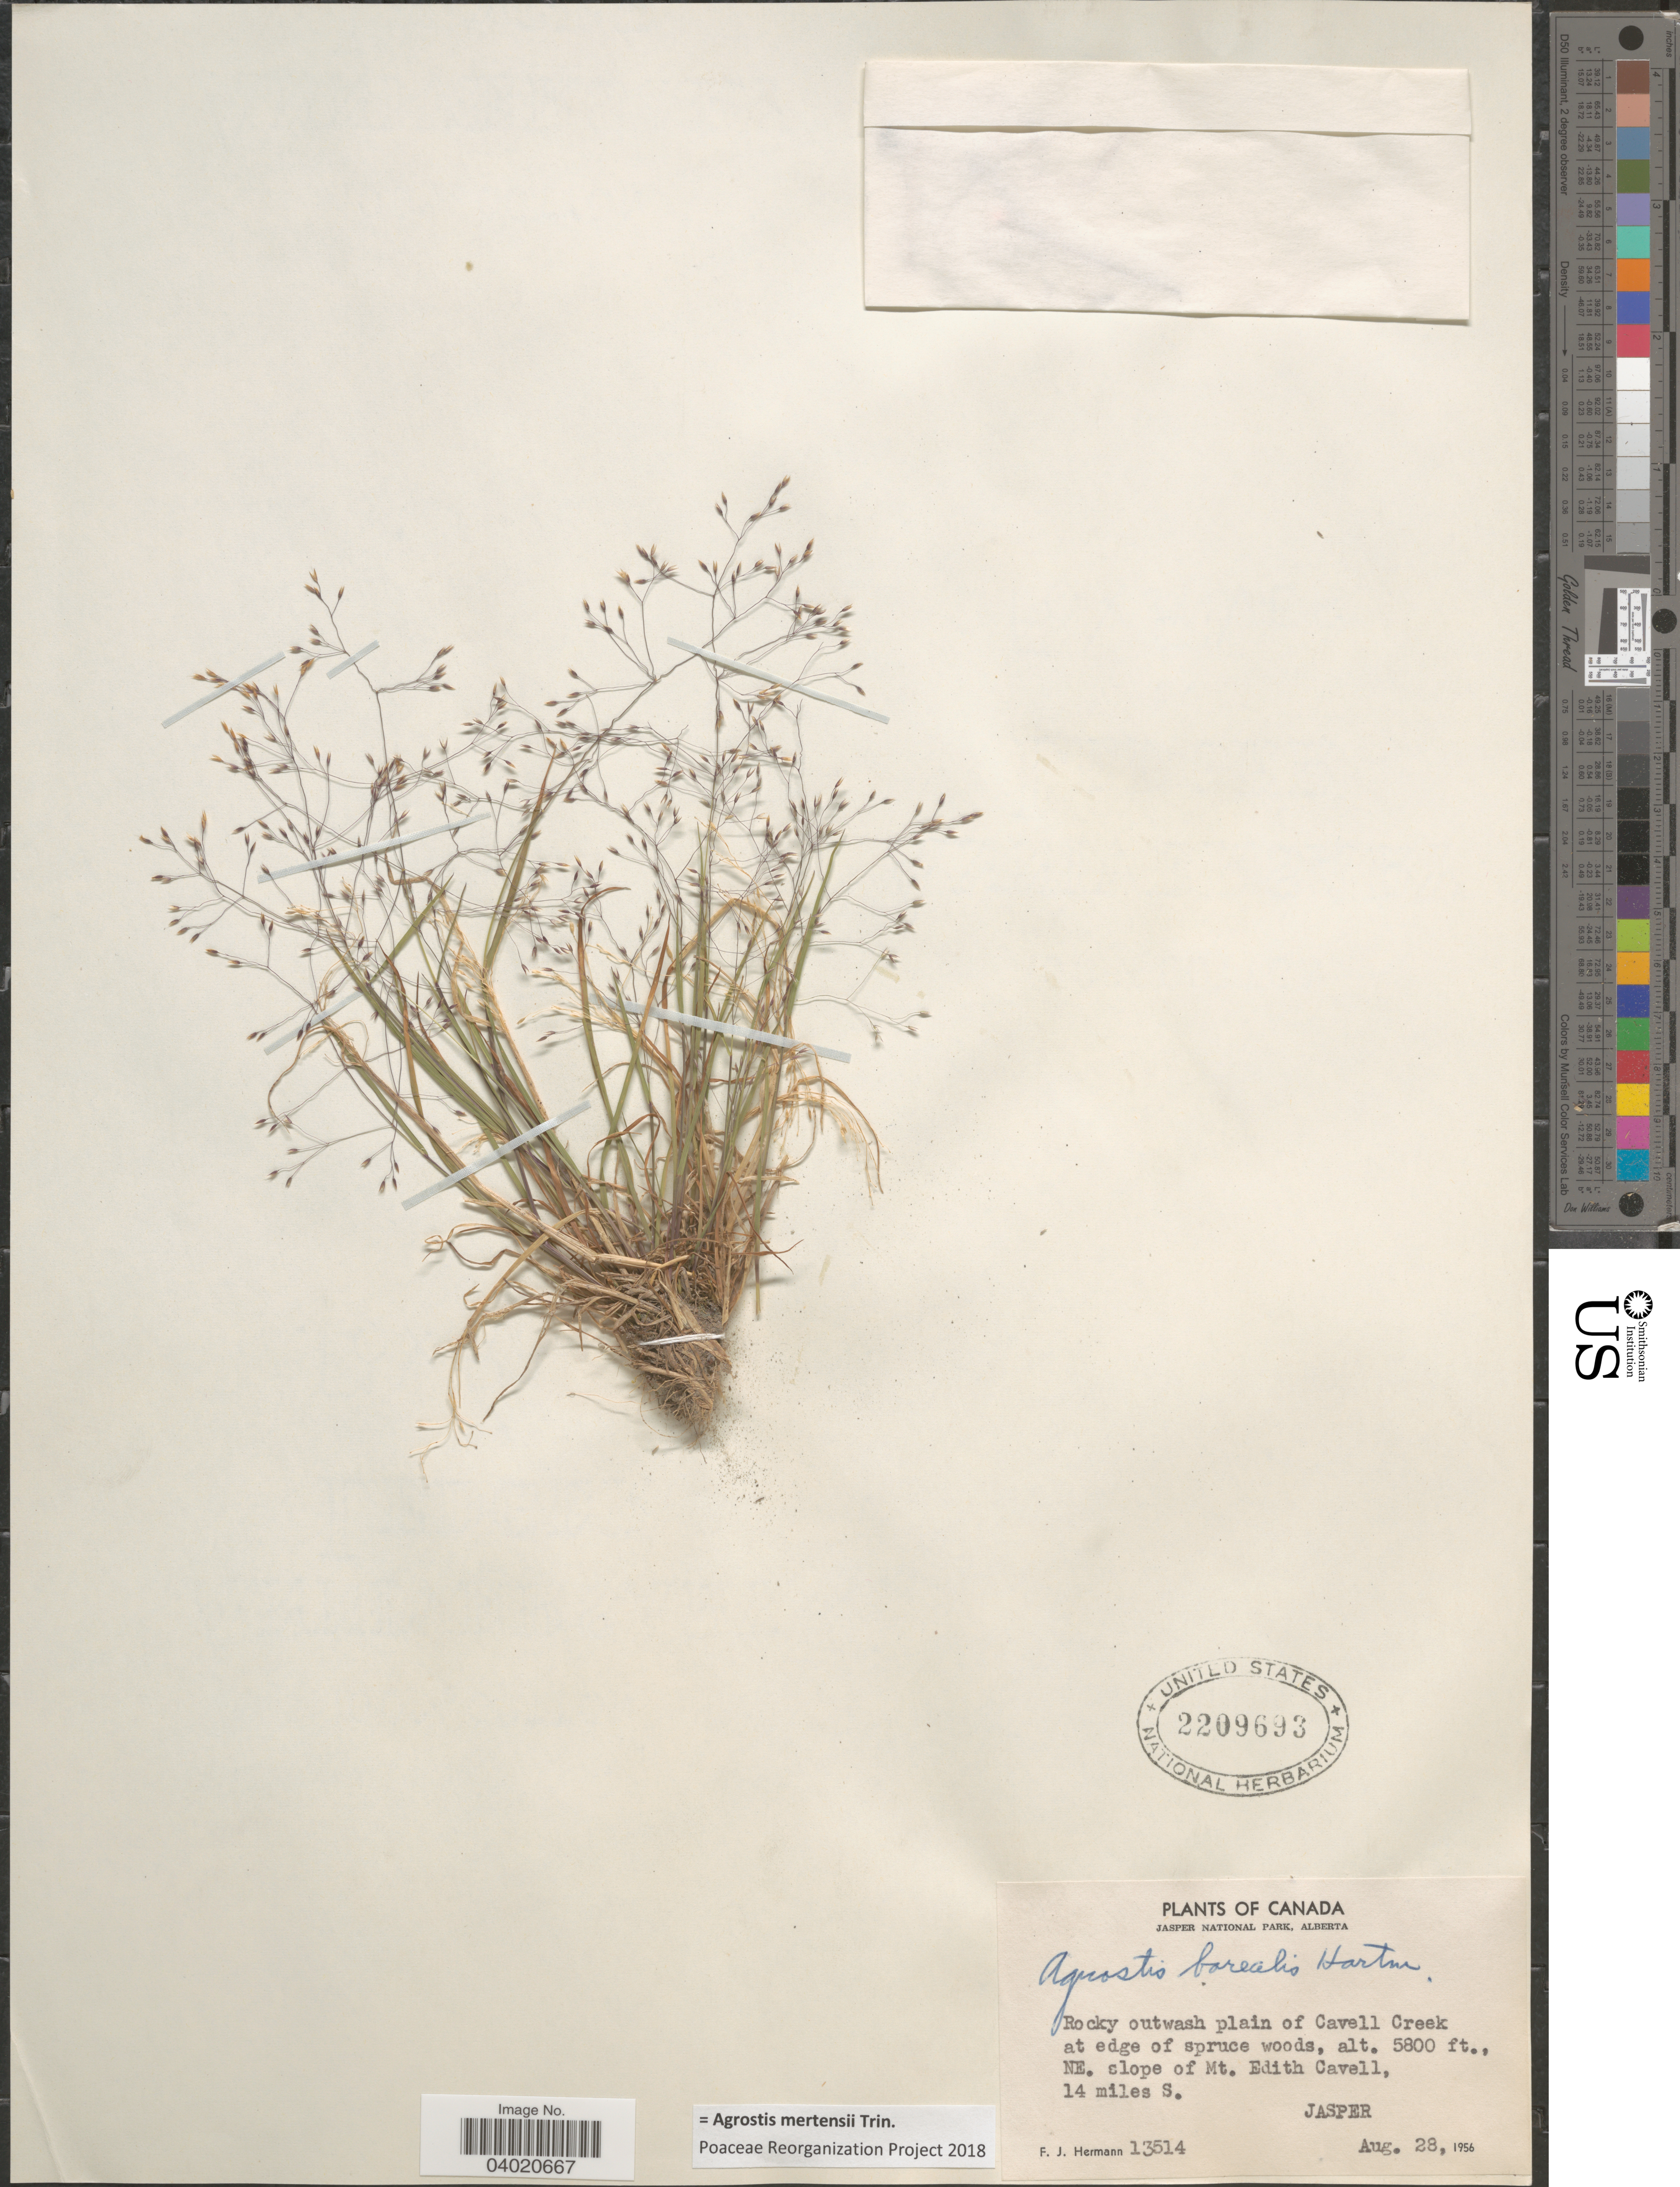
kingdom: Plantae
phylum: Tracheophyta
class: Liliopsida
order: Poales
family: Poaceae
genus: Agrostis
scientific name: Agrostis mertensii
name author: Trin.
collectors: F. J. Hermann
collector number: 13514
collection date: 1956-08-28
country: Canada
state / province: Alberta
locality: Jasper National Park. Rocky outwash plain of Cavell Creek at edge of spruce woods, NE. slope of Mt. Edith Cavell, 14 miles S. Jasper.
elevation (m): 1768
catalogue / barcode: US 2209693